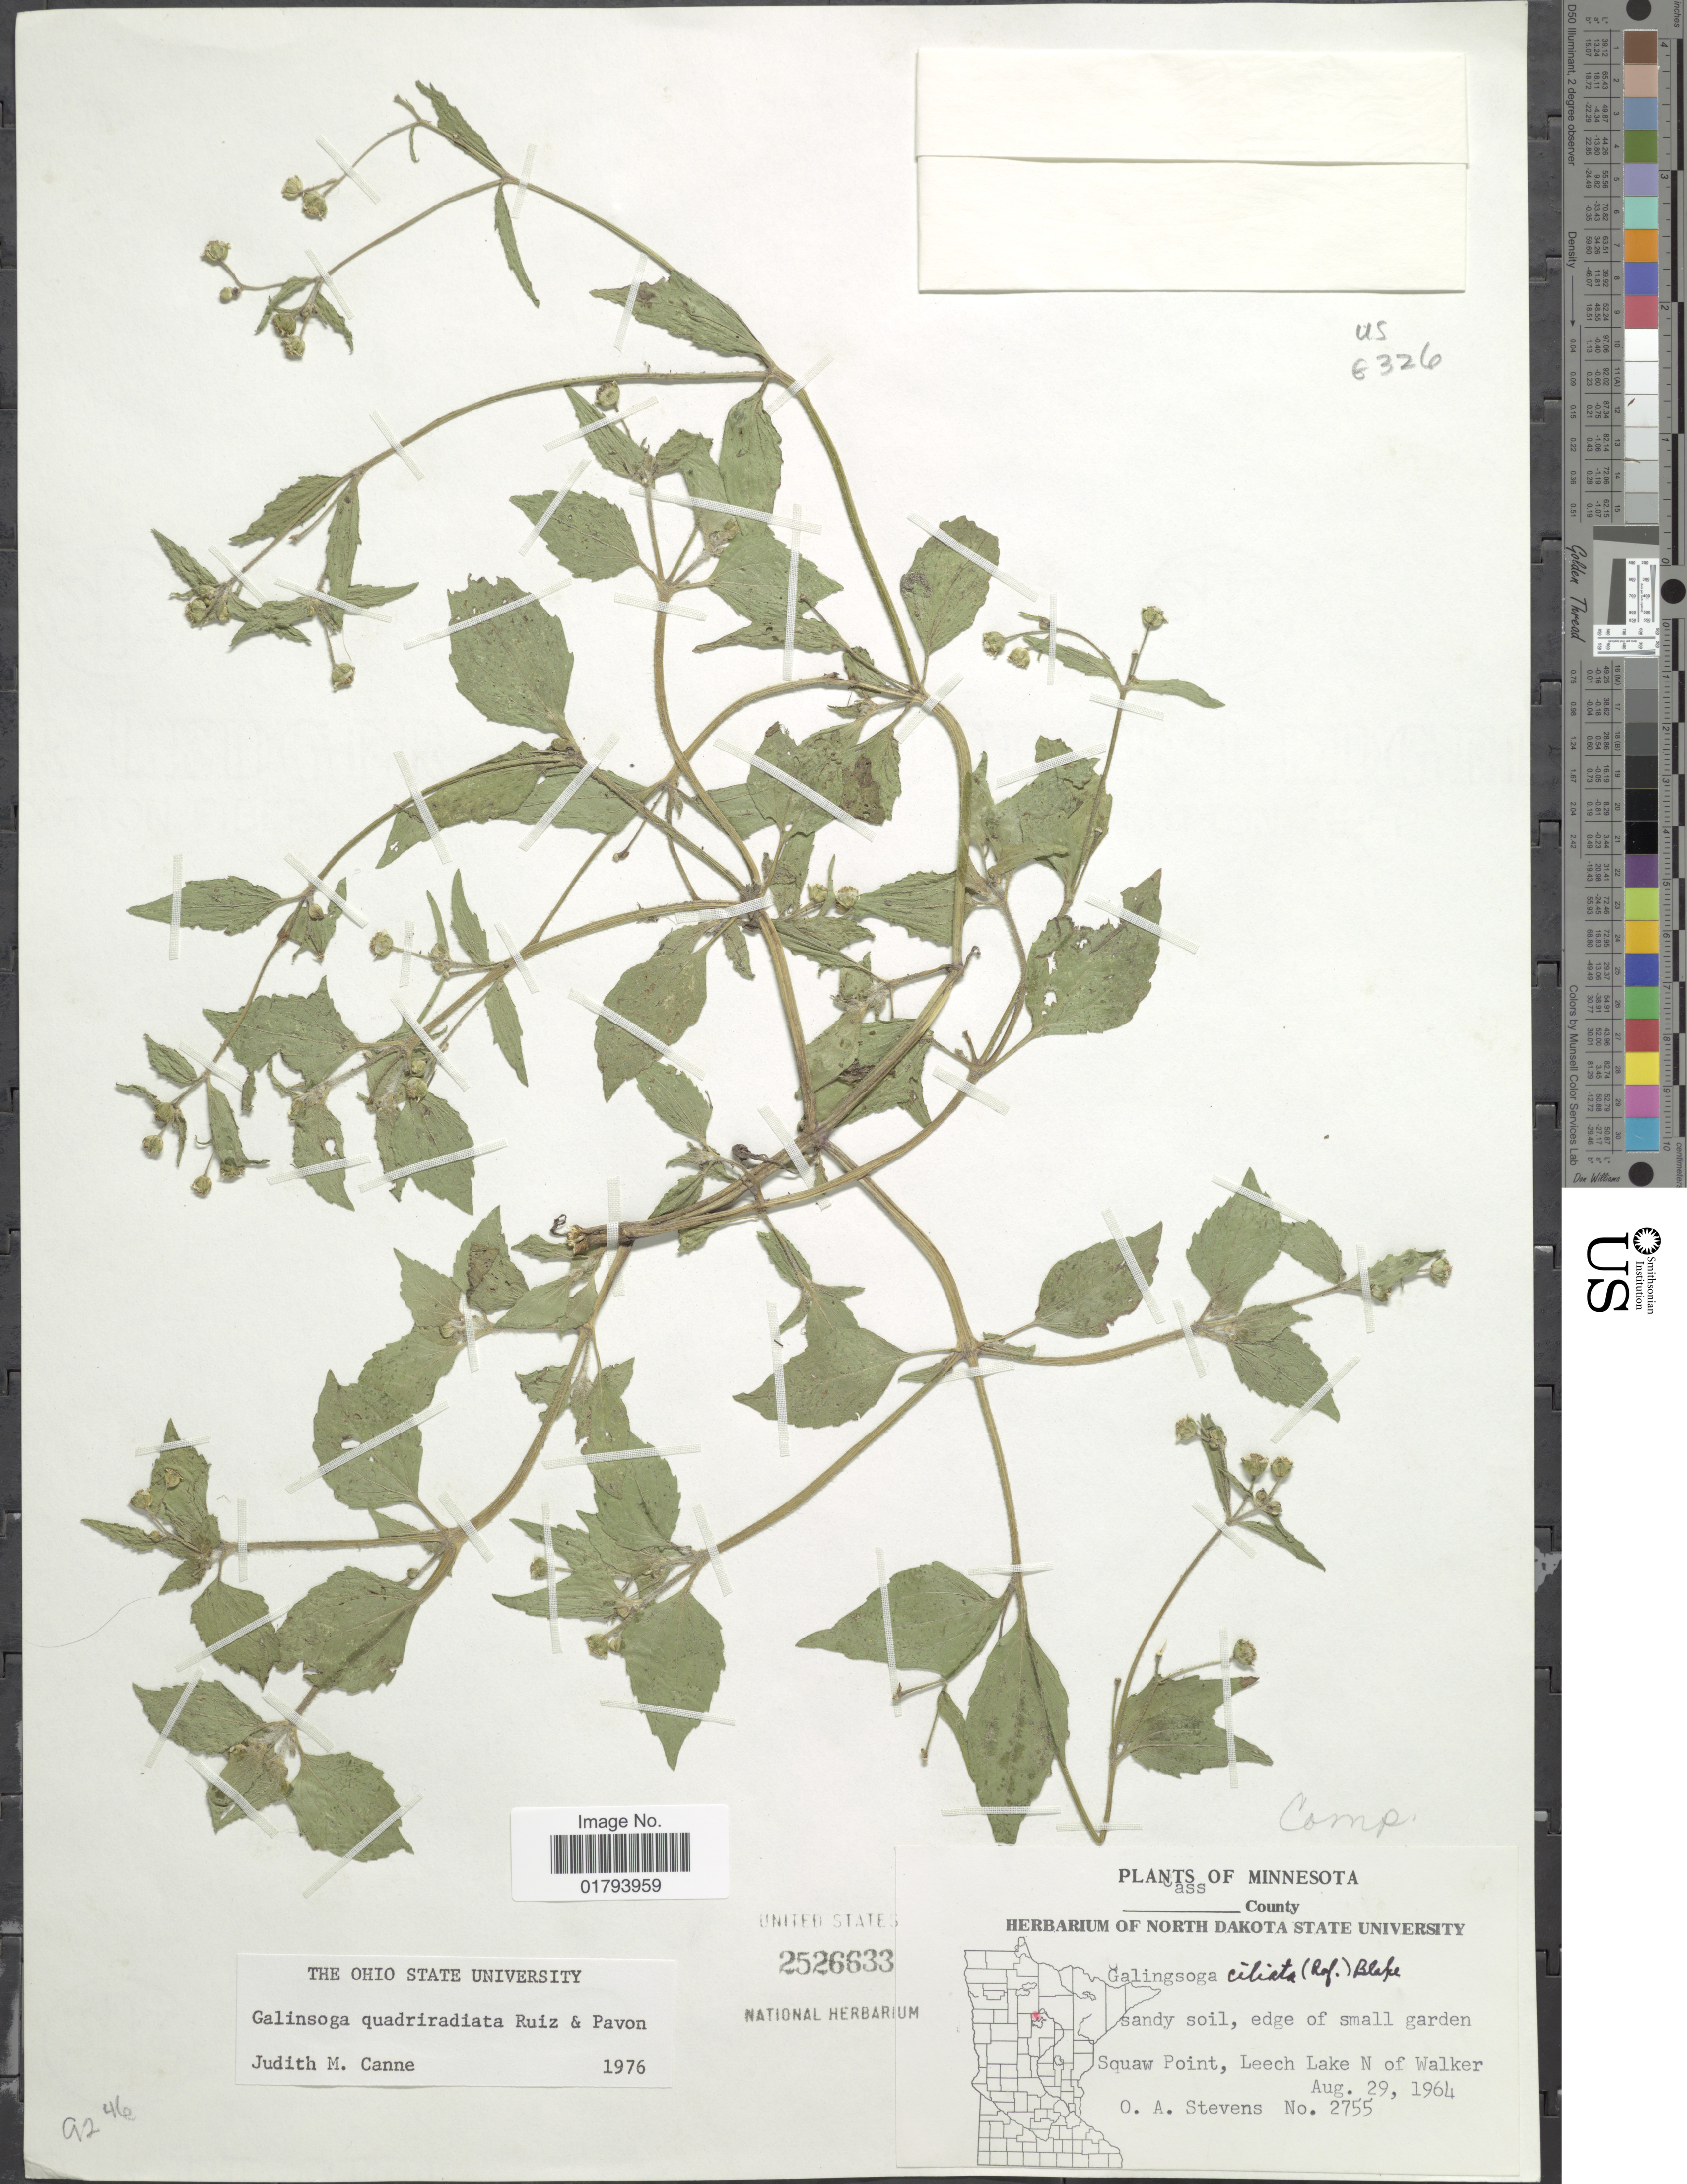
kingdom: Plantae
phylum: Tracheophyta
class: Magnoliopsida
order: Asterales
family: Asteraceae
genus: Galinsoga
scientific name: Galinsoga quadriradiata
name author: Ruiz & Pav.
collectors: O. A. Stevens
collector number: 2755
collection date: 1964-08-29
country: United States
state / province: Minnesota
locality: Cass County, Squaw Point, Leech Lake N of Walker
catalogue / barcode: US 2526633